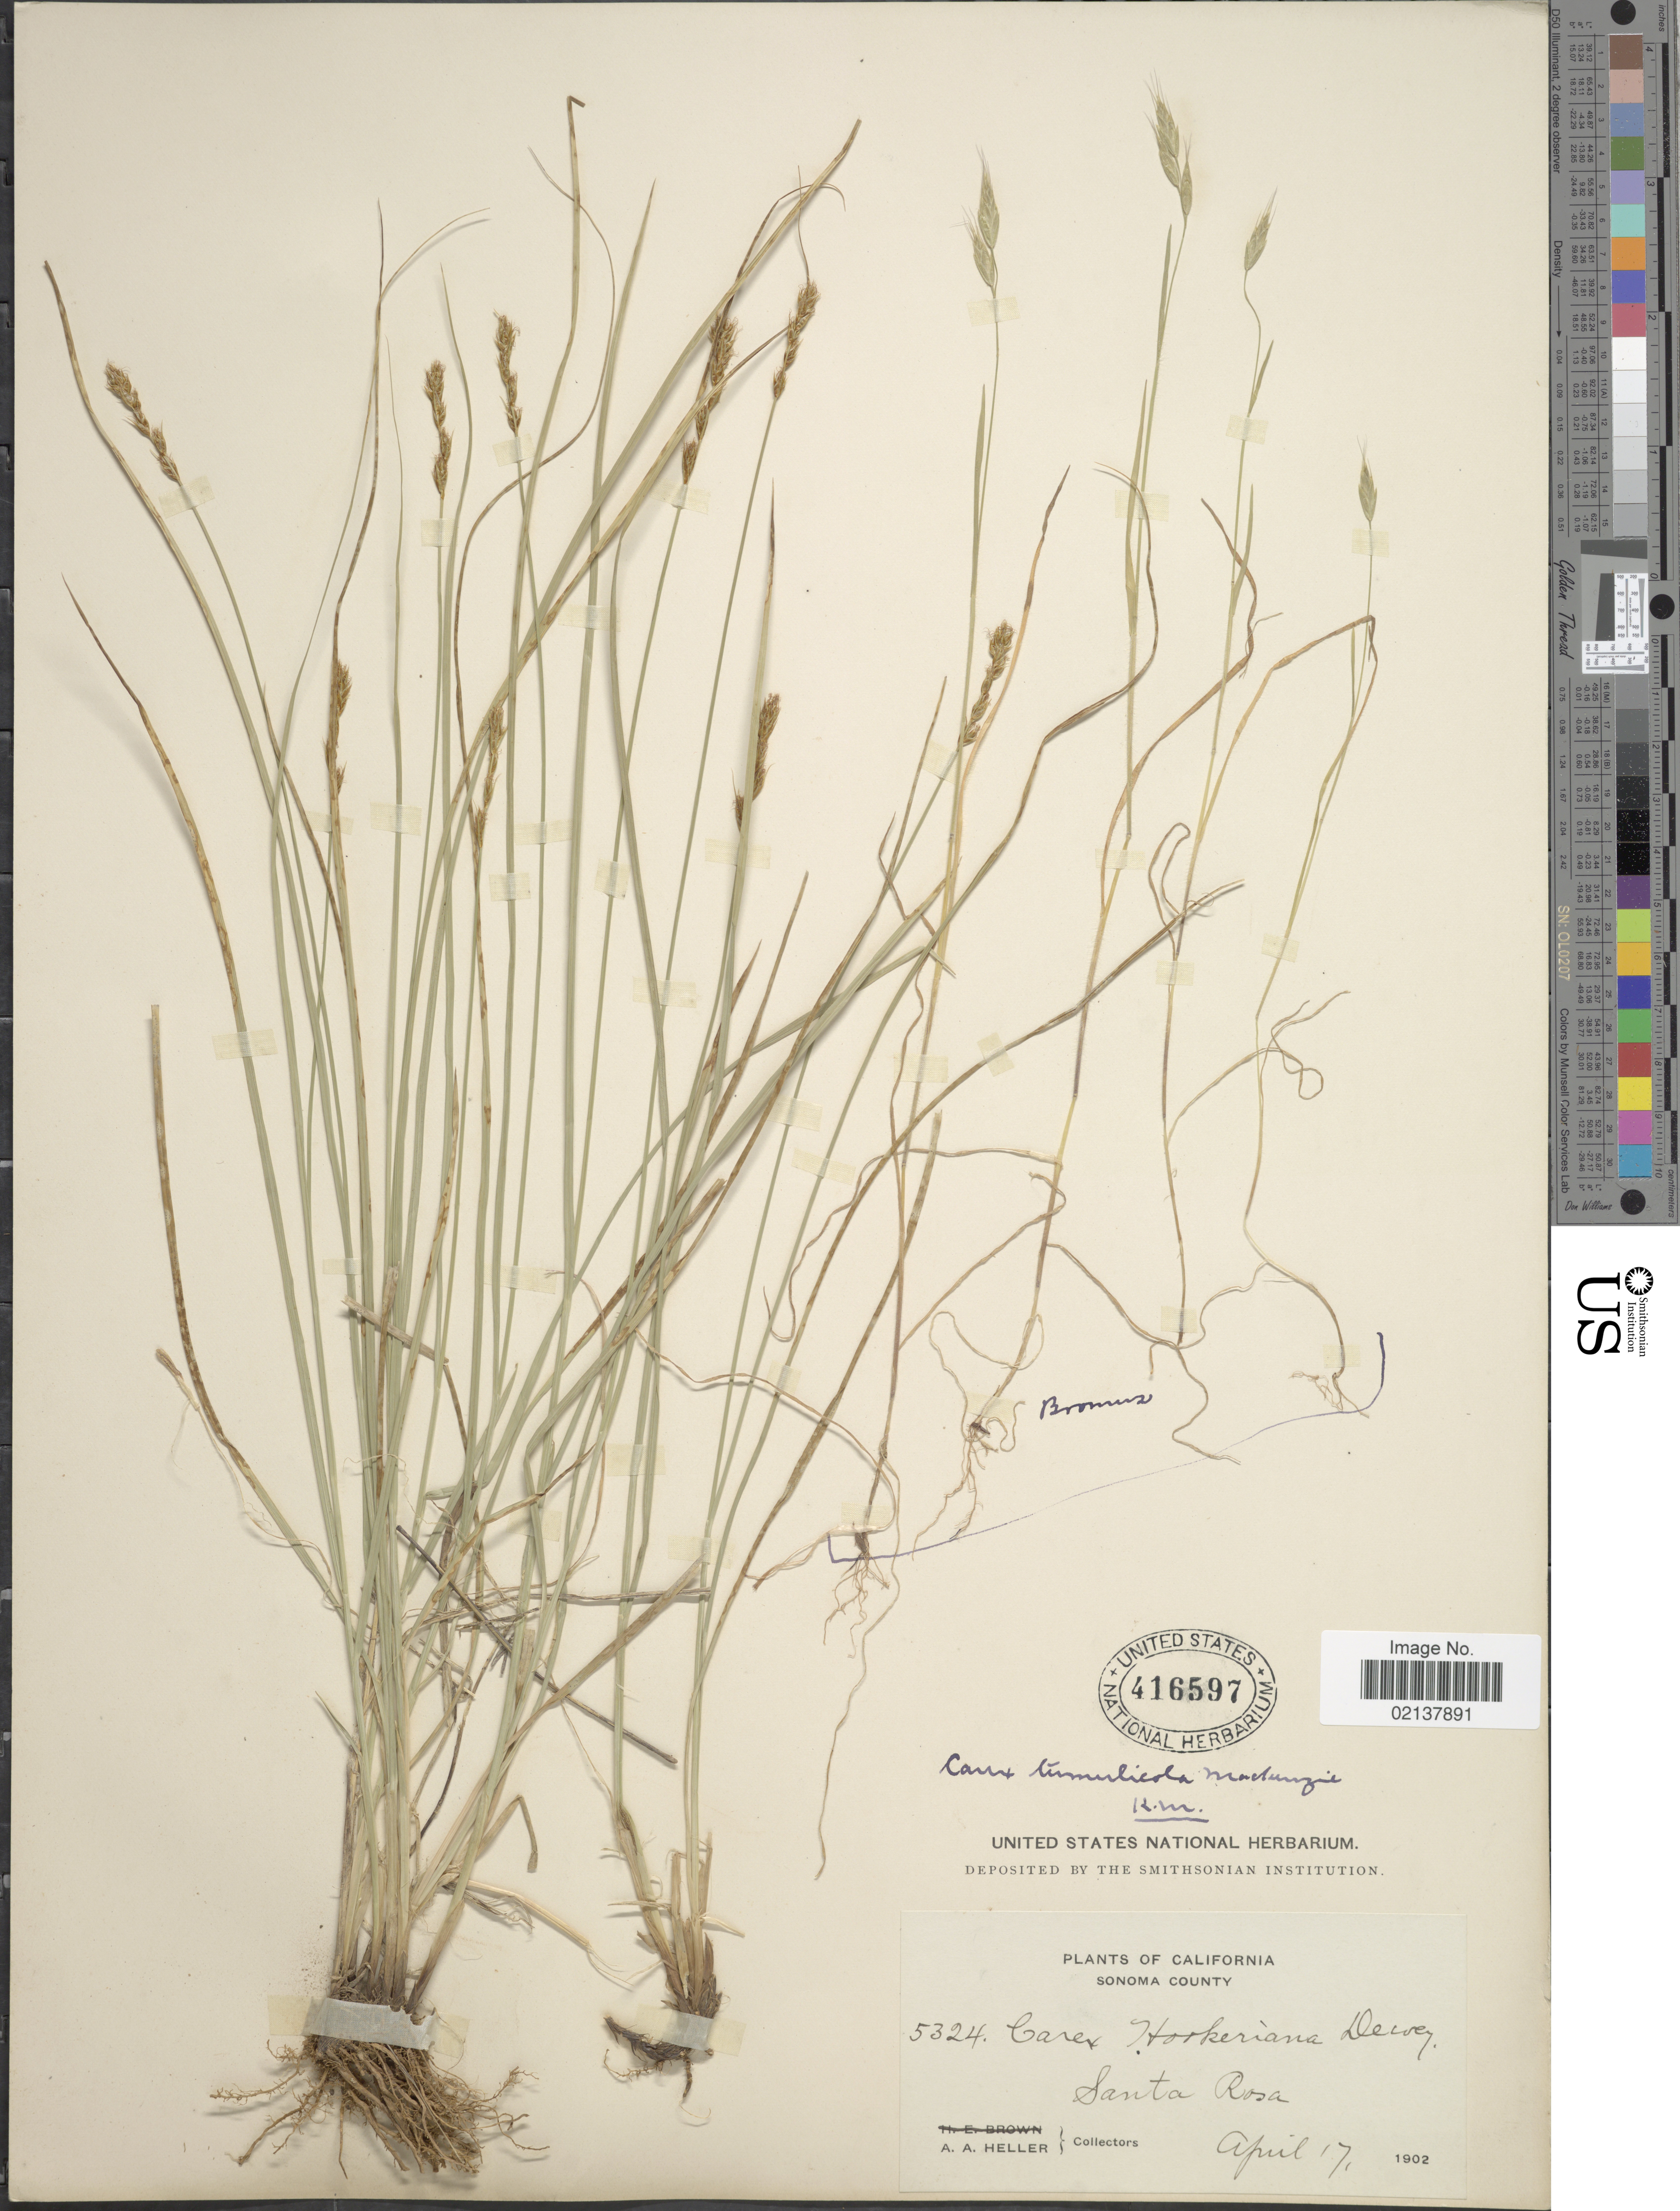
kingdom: Plantae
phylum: Tracheophyta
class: Liliopsida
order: Poales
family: Cyperaceae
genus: Carex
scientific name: Carex tumulicola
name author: Mack.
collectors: A. A. Heller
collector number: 5324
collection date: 1902-04-17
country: United States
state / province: California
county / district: Sonoma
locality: Sonoma County, Santa Rosa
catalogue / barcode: US 416597